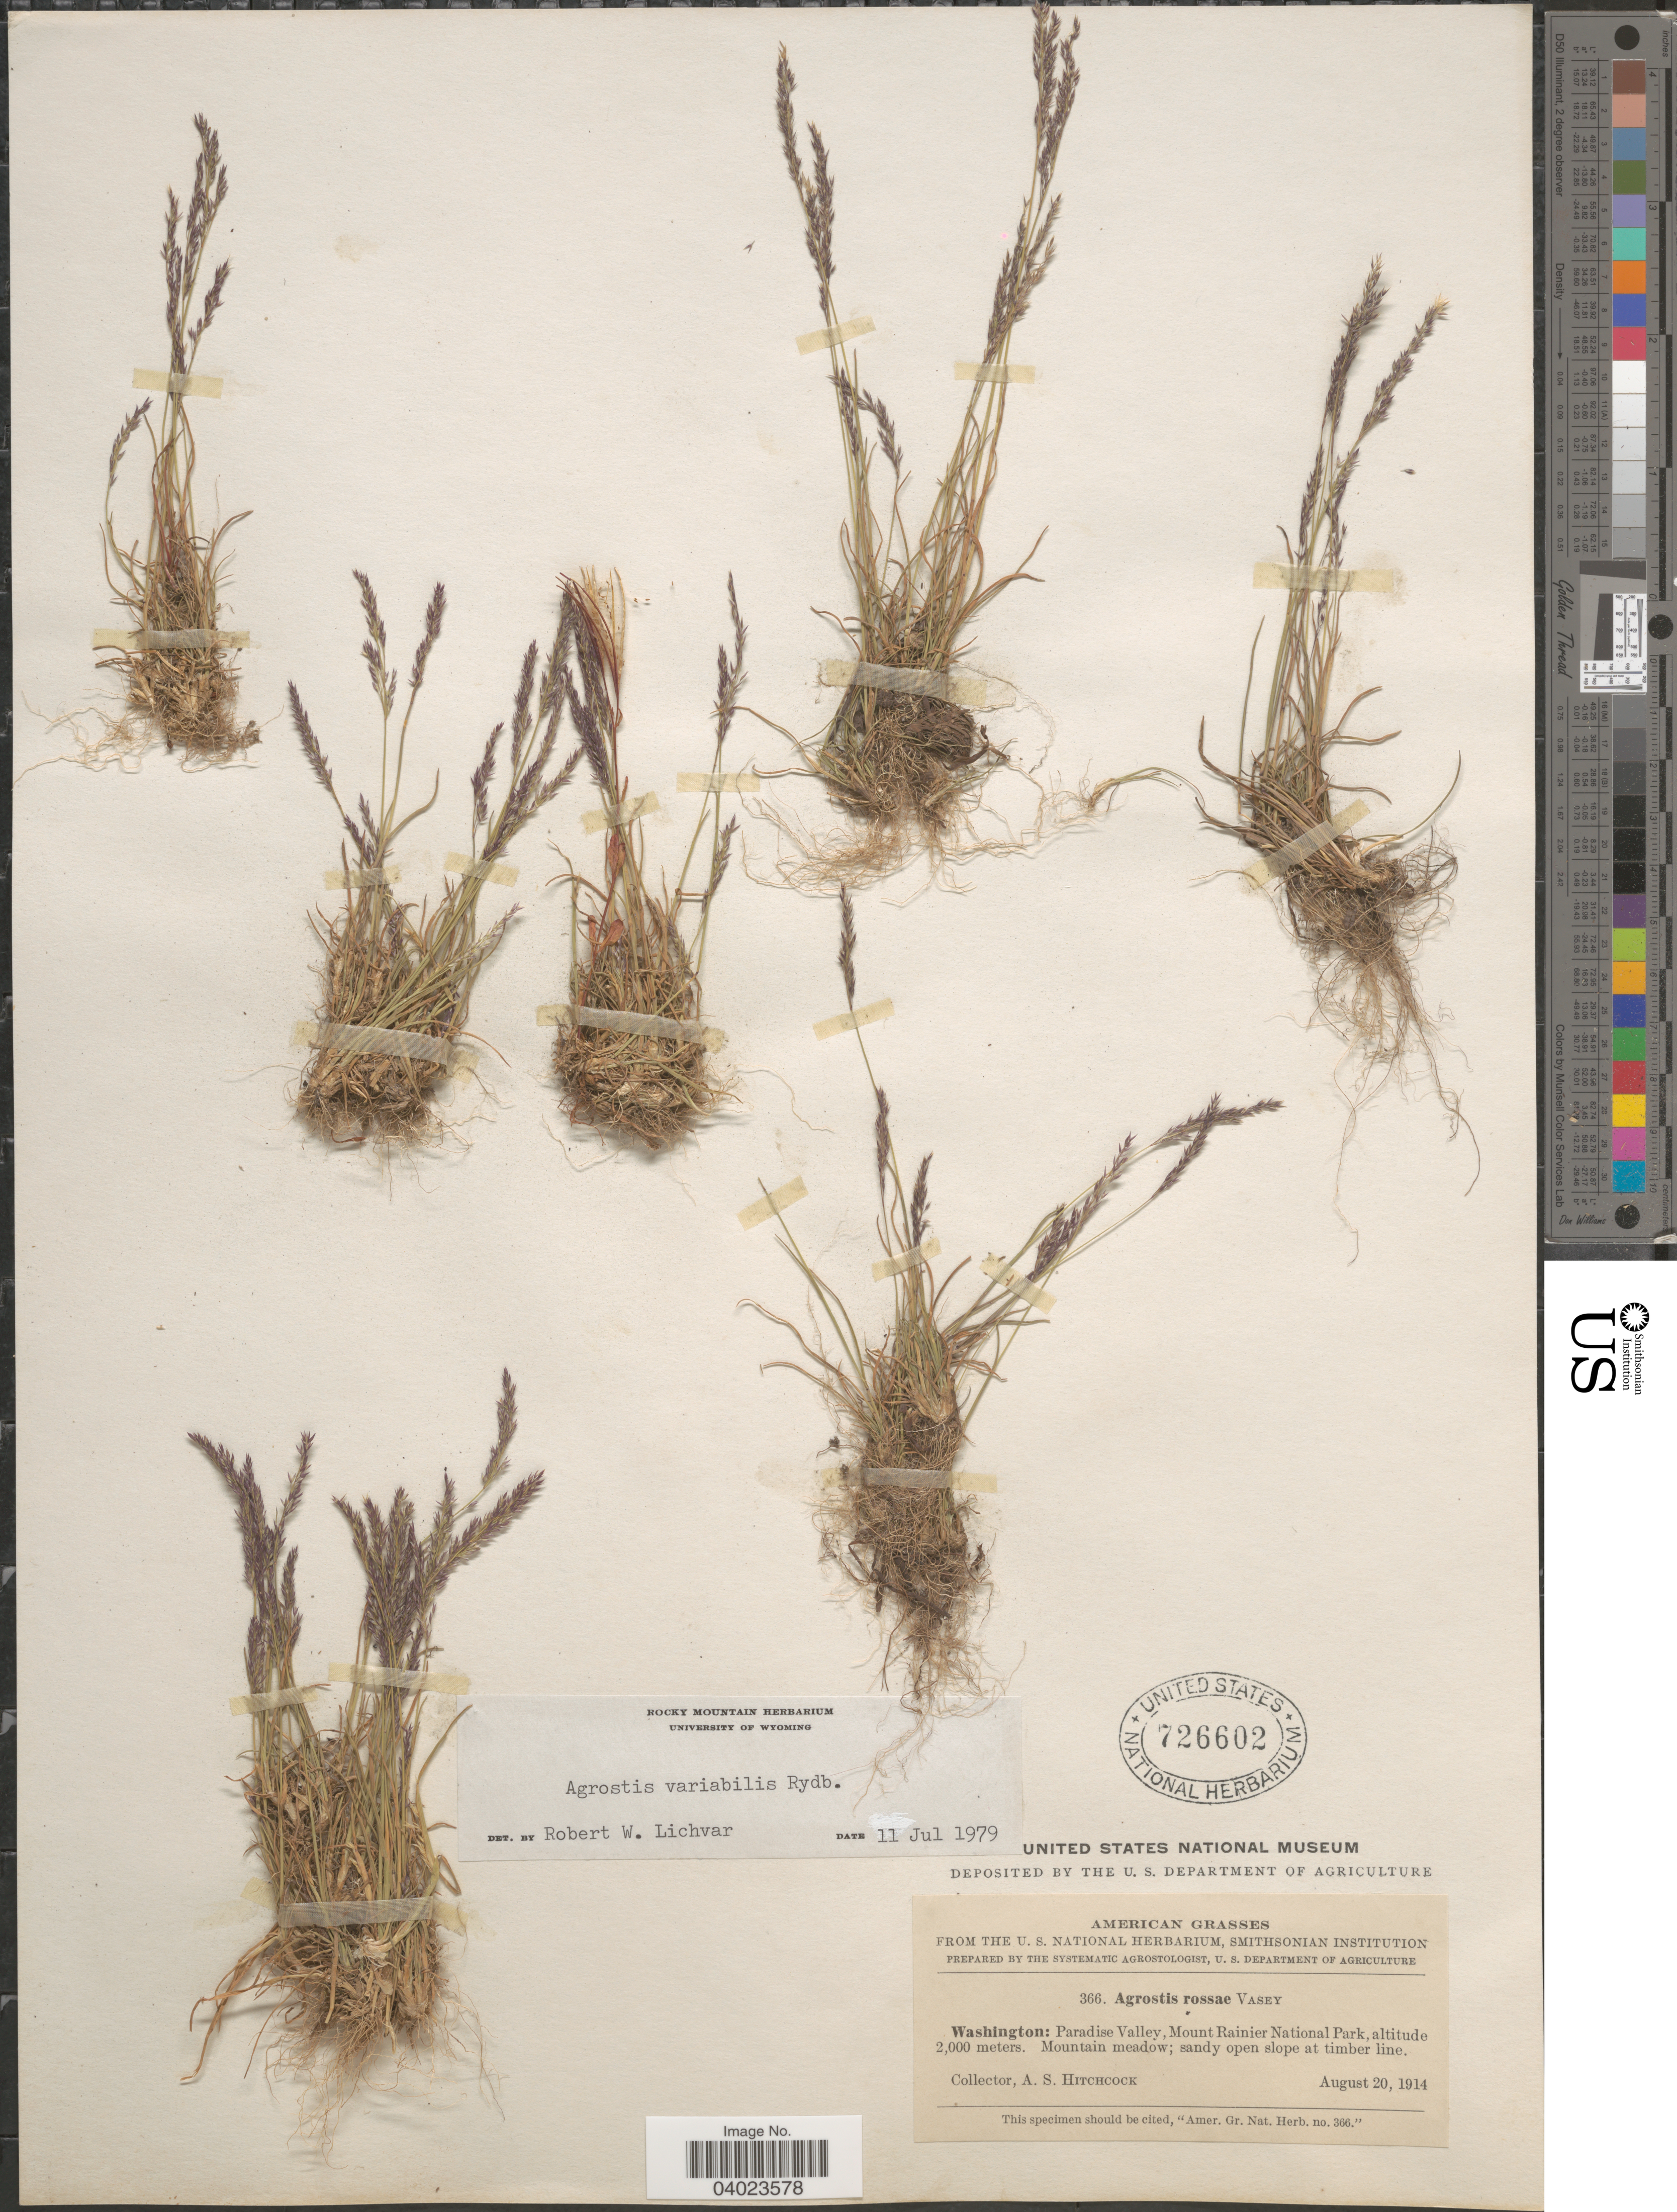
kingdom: Plantae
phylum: Tracheophyta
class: Liliopsida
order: Poales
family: Poaceae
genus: Agrostis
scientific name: Agrostis variabilis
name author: Rydb.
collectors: A. S. Hitchcock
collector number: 366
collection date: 1914-08-20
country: United States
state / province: Washington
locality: American. Paradise Valley, Mount Rainier National Park.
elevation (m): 2000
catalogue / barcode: US 726602